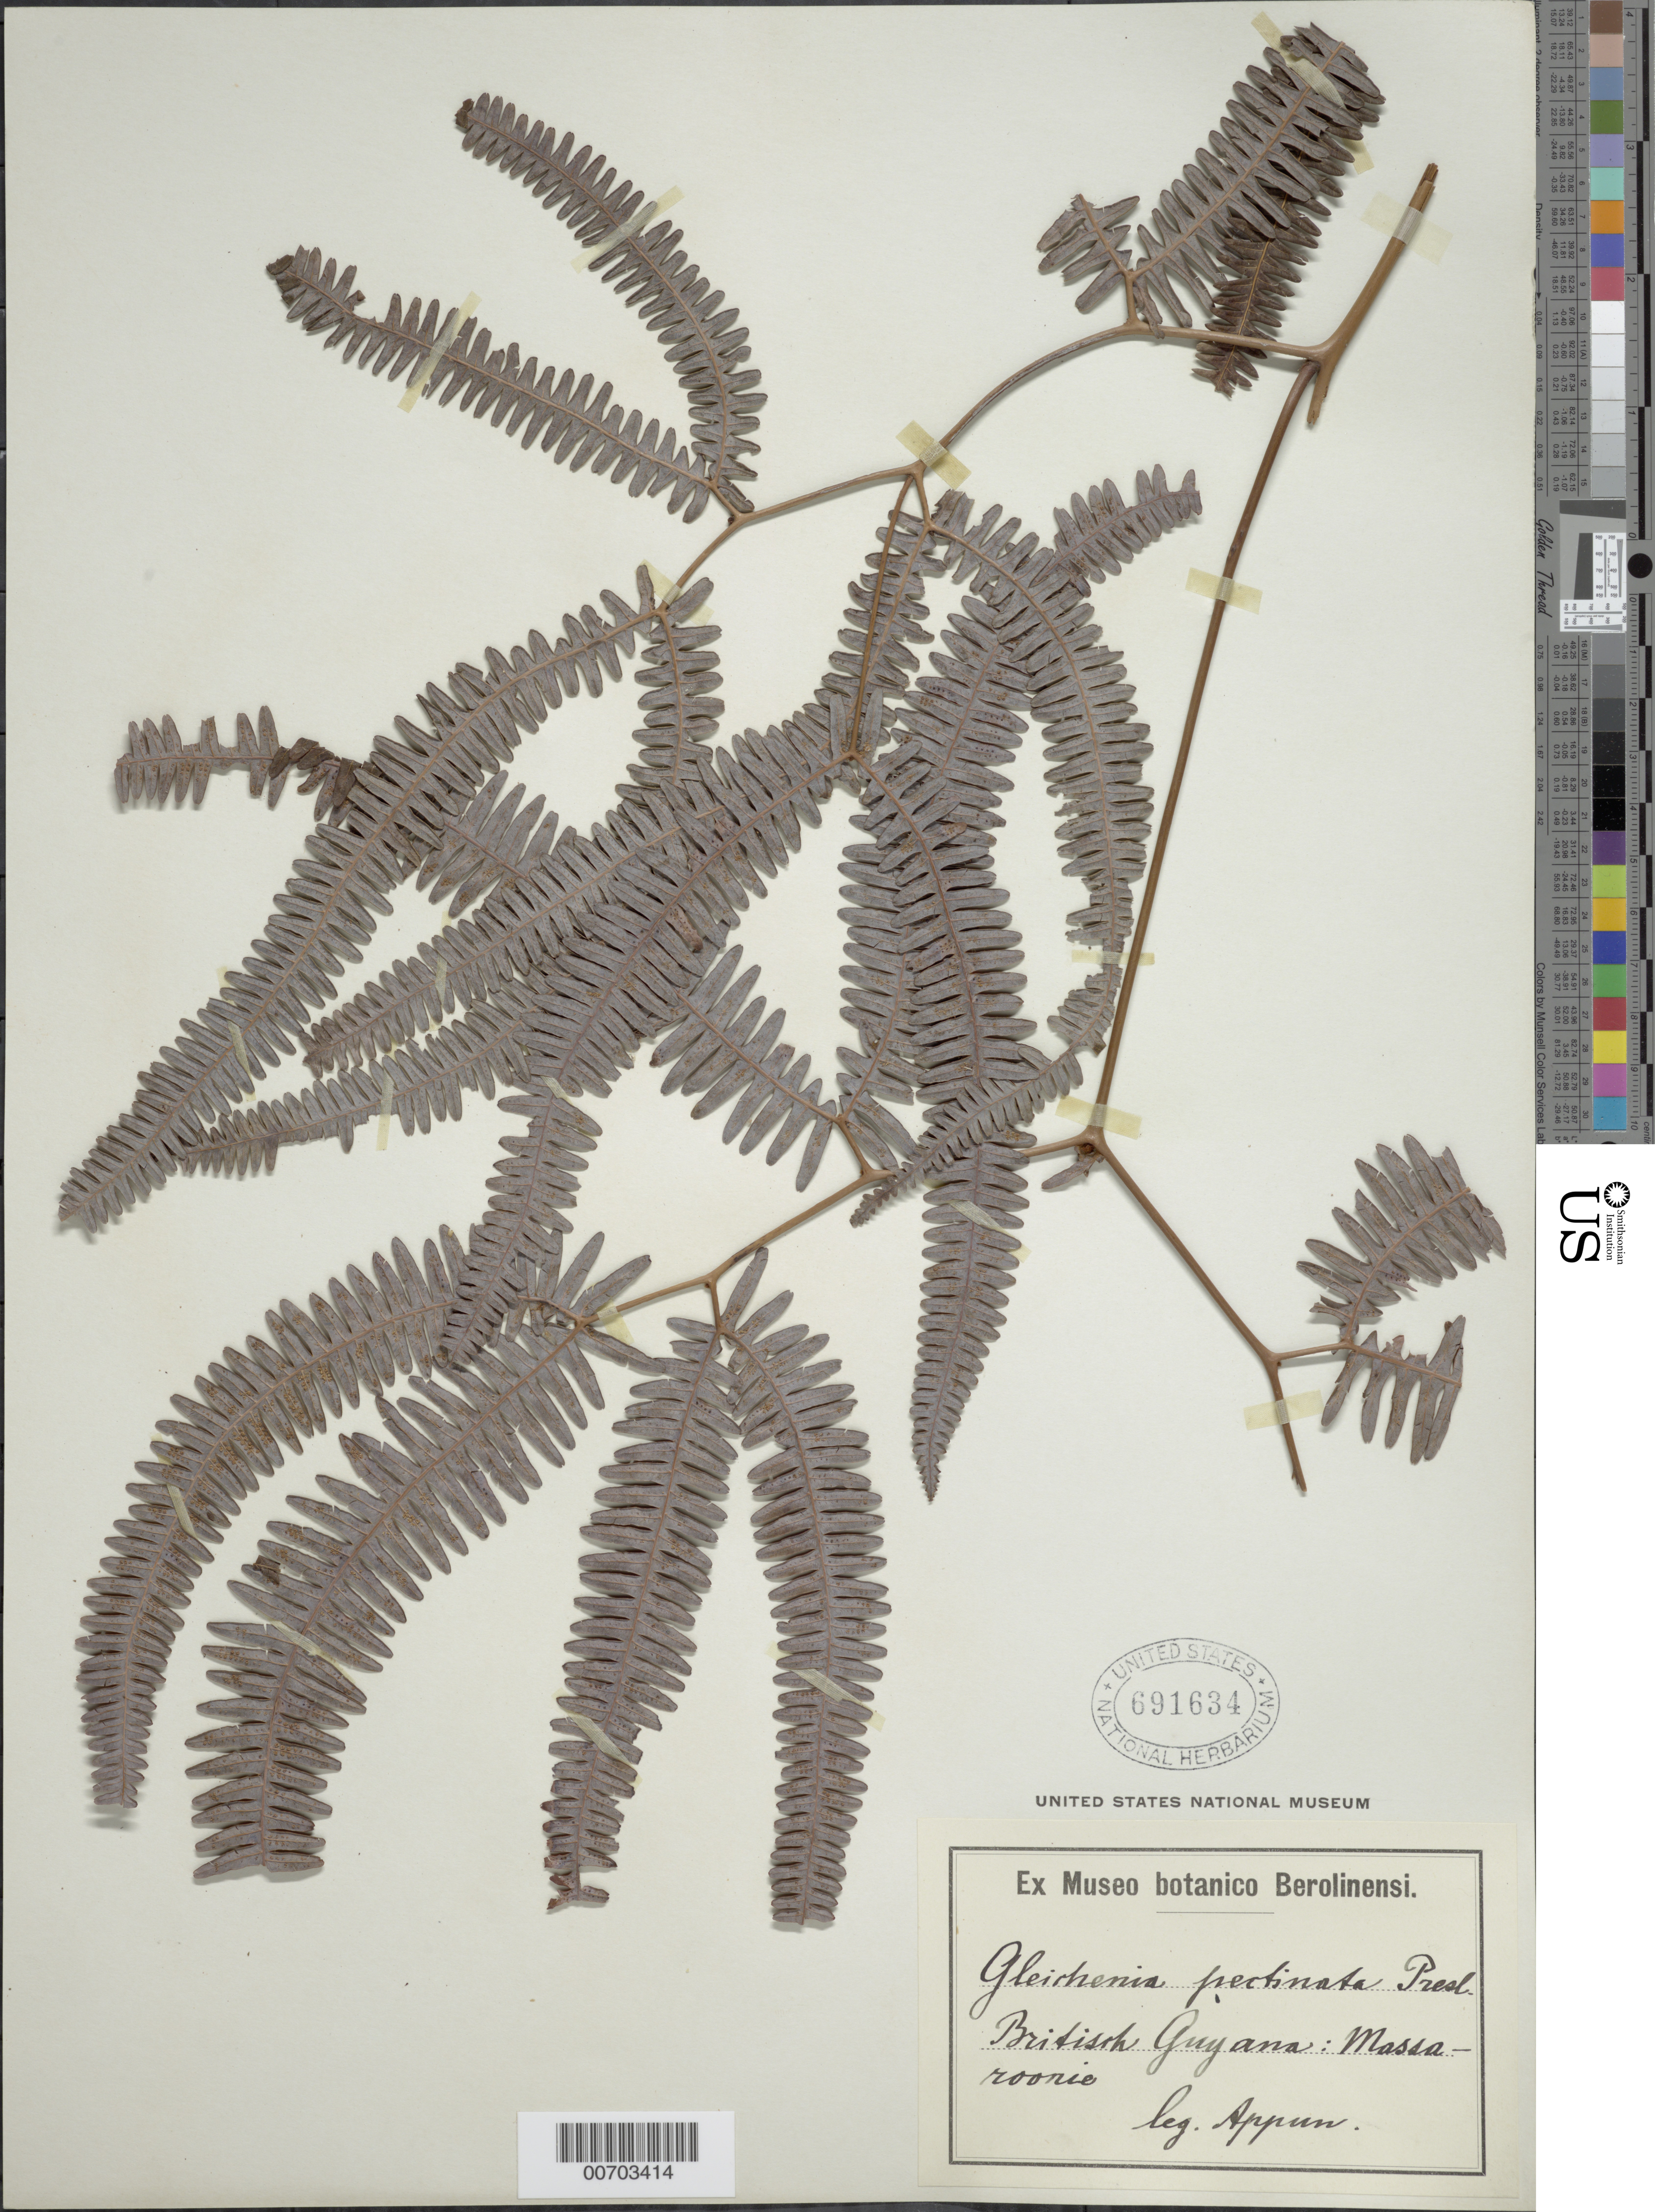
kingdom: Plantae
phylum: Tracheophyta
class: Polypodiopsida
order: Gleicheniales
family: Gleicheniaceae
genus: Gleichenella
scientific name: Gleichenella pectinata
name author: (Willd.) Ching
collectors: C. Appun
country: Guyana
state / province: Cuyuni-Mazaruni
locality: Mazaruni ("Massaroonie")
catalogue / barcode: US 691634